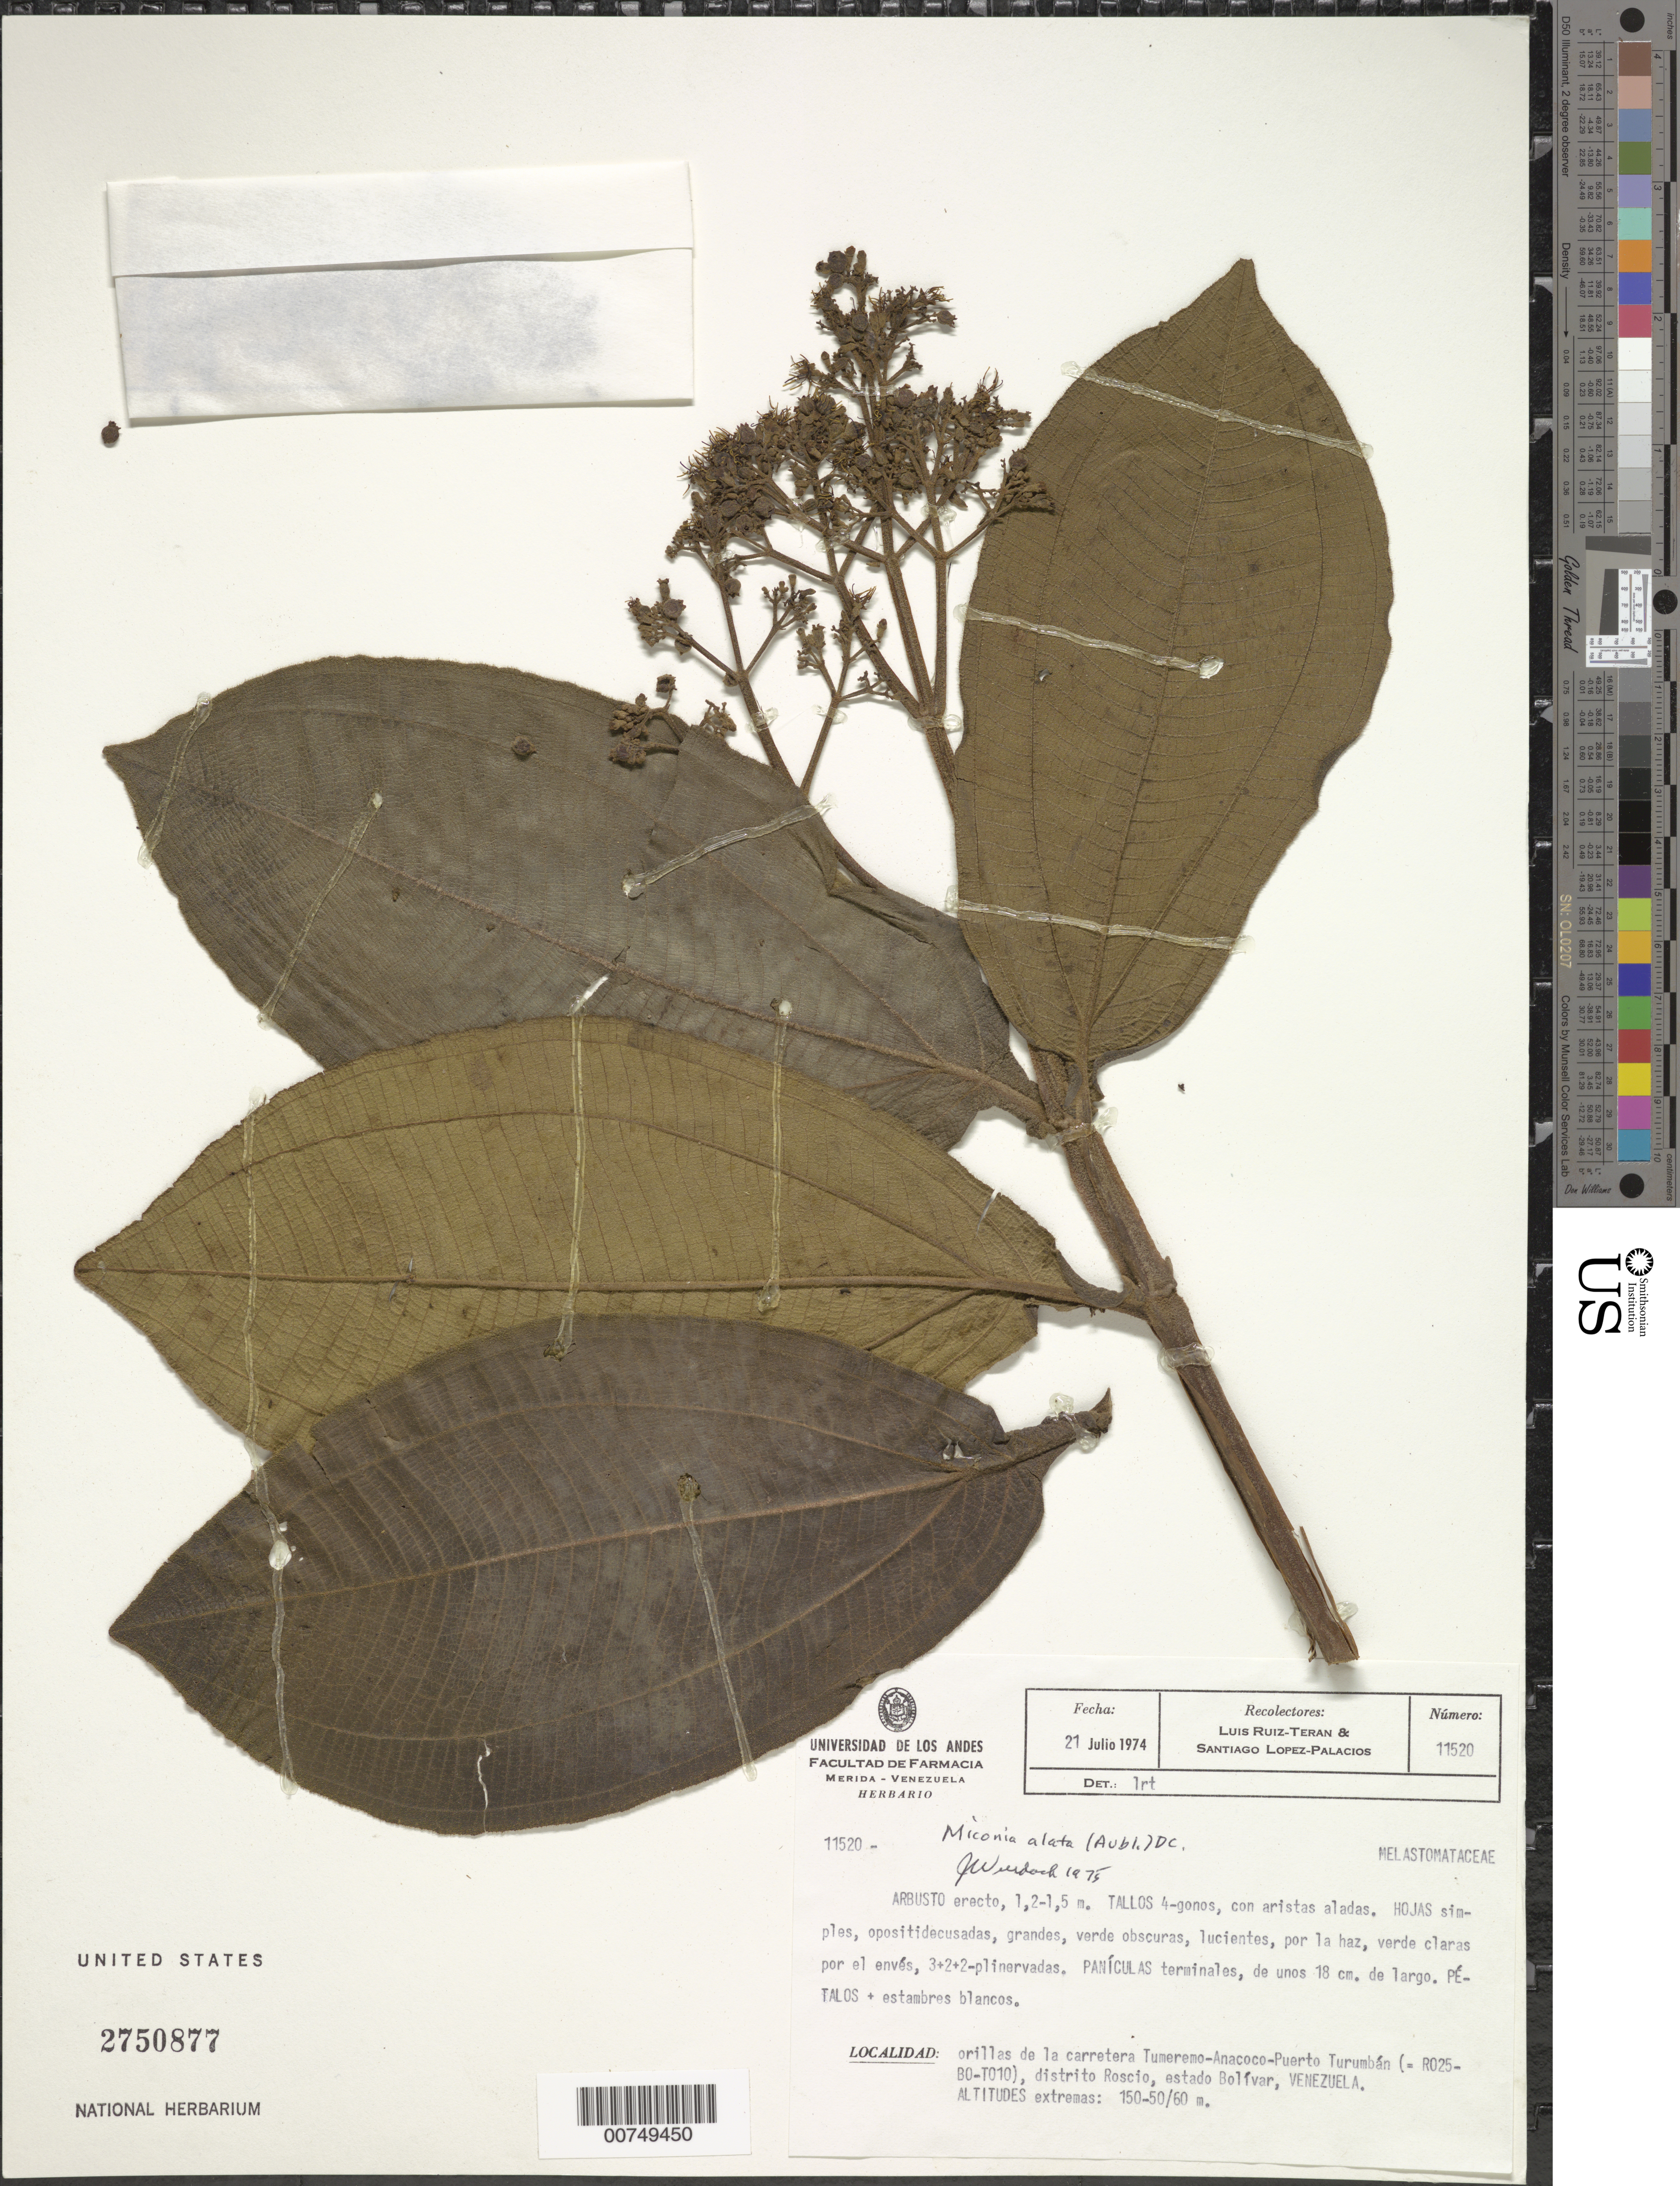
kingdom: Plantae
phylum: Tracheophyta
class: Magnoliopsida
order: Myrtales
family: Melastomataceae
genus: Miconia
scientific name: Miconia alata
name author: (Aubl.) DC.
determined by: Wurdack, John J., (US), US (UNITED STATES)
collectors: L. E. Ruíz-Terán & S. López-Palacios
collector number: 11520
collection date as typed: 21-Jul-74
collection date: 1974-07-21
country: Venezuela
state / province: Bolívar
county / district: Roscio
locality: Tumeremo-Anacoco-Puerto Turumbán road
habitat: Orillas de la carretera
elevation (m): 50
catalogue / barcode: US 2750877